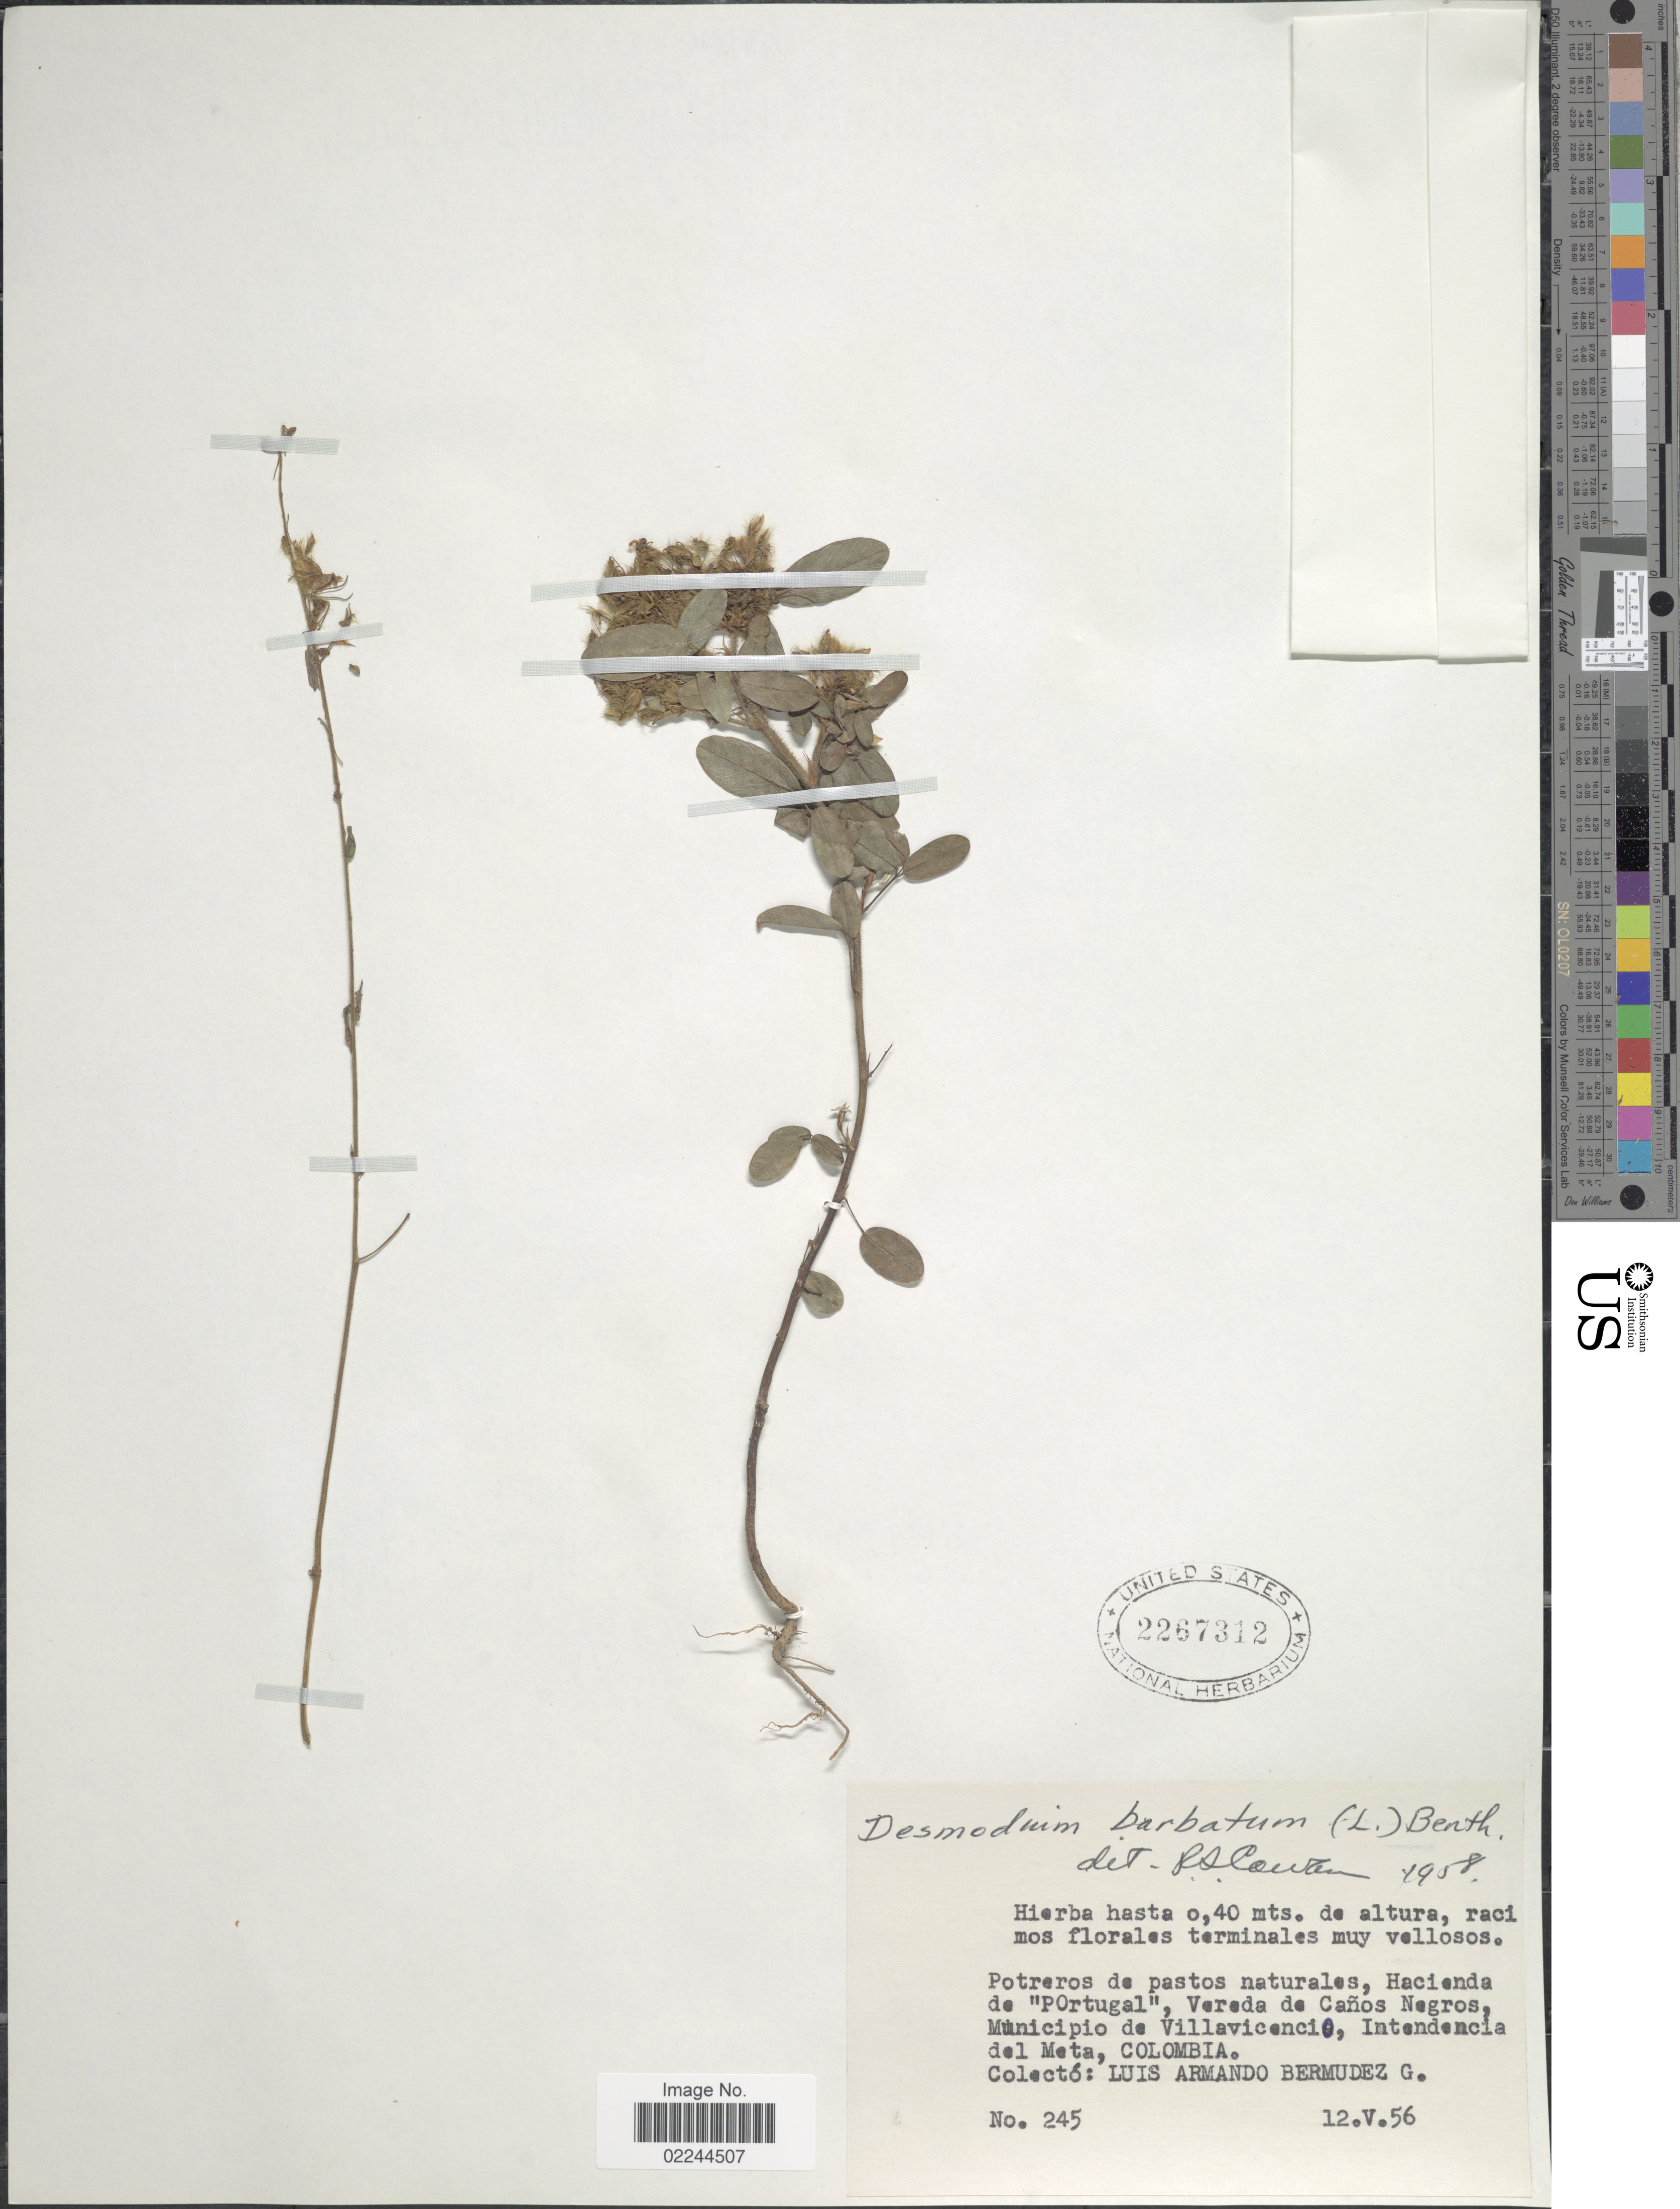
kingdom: Plantae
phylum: Tracheophyta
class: Magnoliopsida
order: Fabales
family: Fabaceae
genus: Grona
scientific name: Grona barbata var. barbata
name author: (L.) H. Ohashi & K. Ohashi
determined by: Strong, Mark T., (BOT), Smithsonian Institution - National Museum of Natural History (UNITED STATES)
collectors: L. Bermudez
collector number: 245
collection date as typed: Transcribed d/m/y: 12/5/56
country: Colombia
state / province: Meta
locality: Hacienda de "Portugal"Vereda de canos Negros. Municipio de Villavicencio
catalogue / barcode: US 2267312